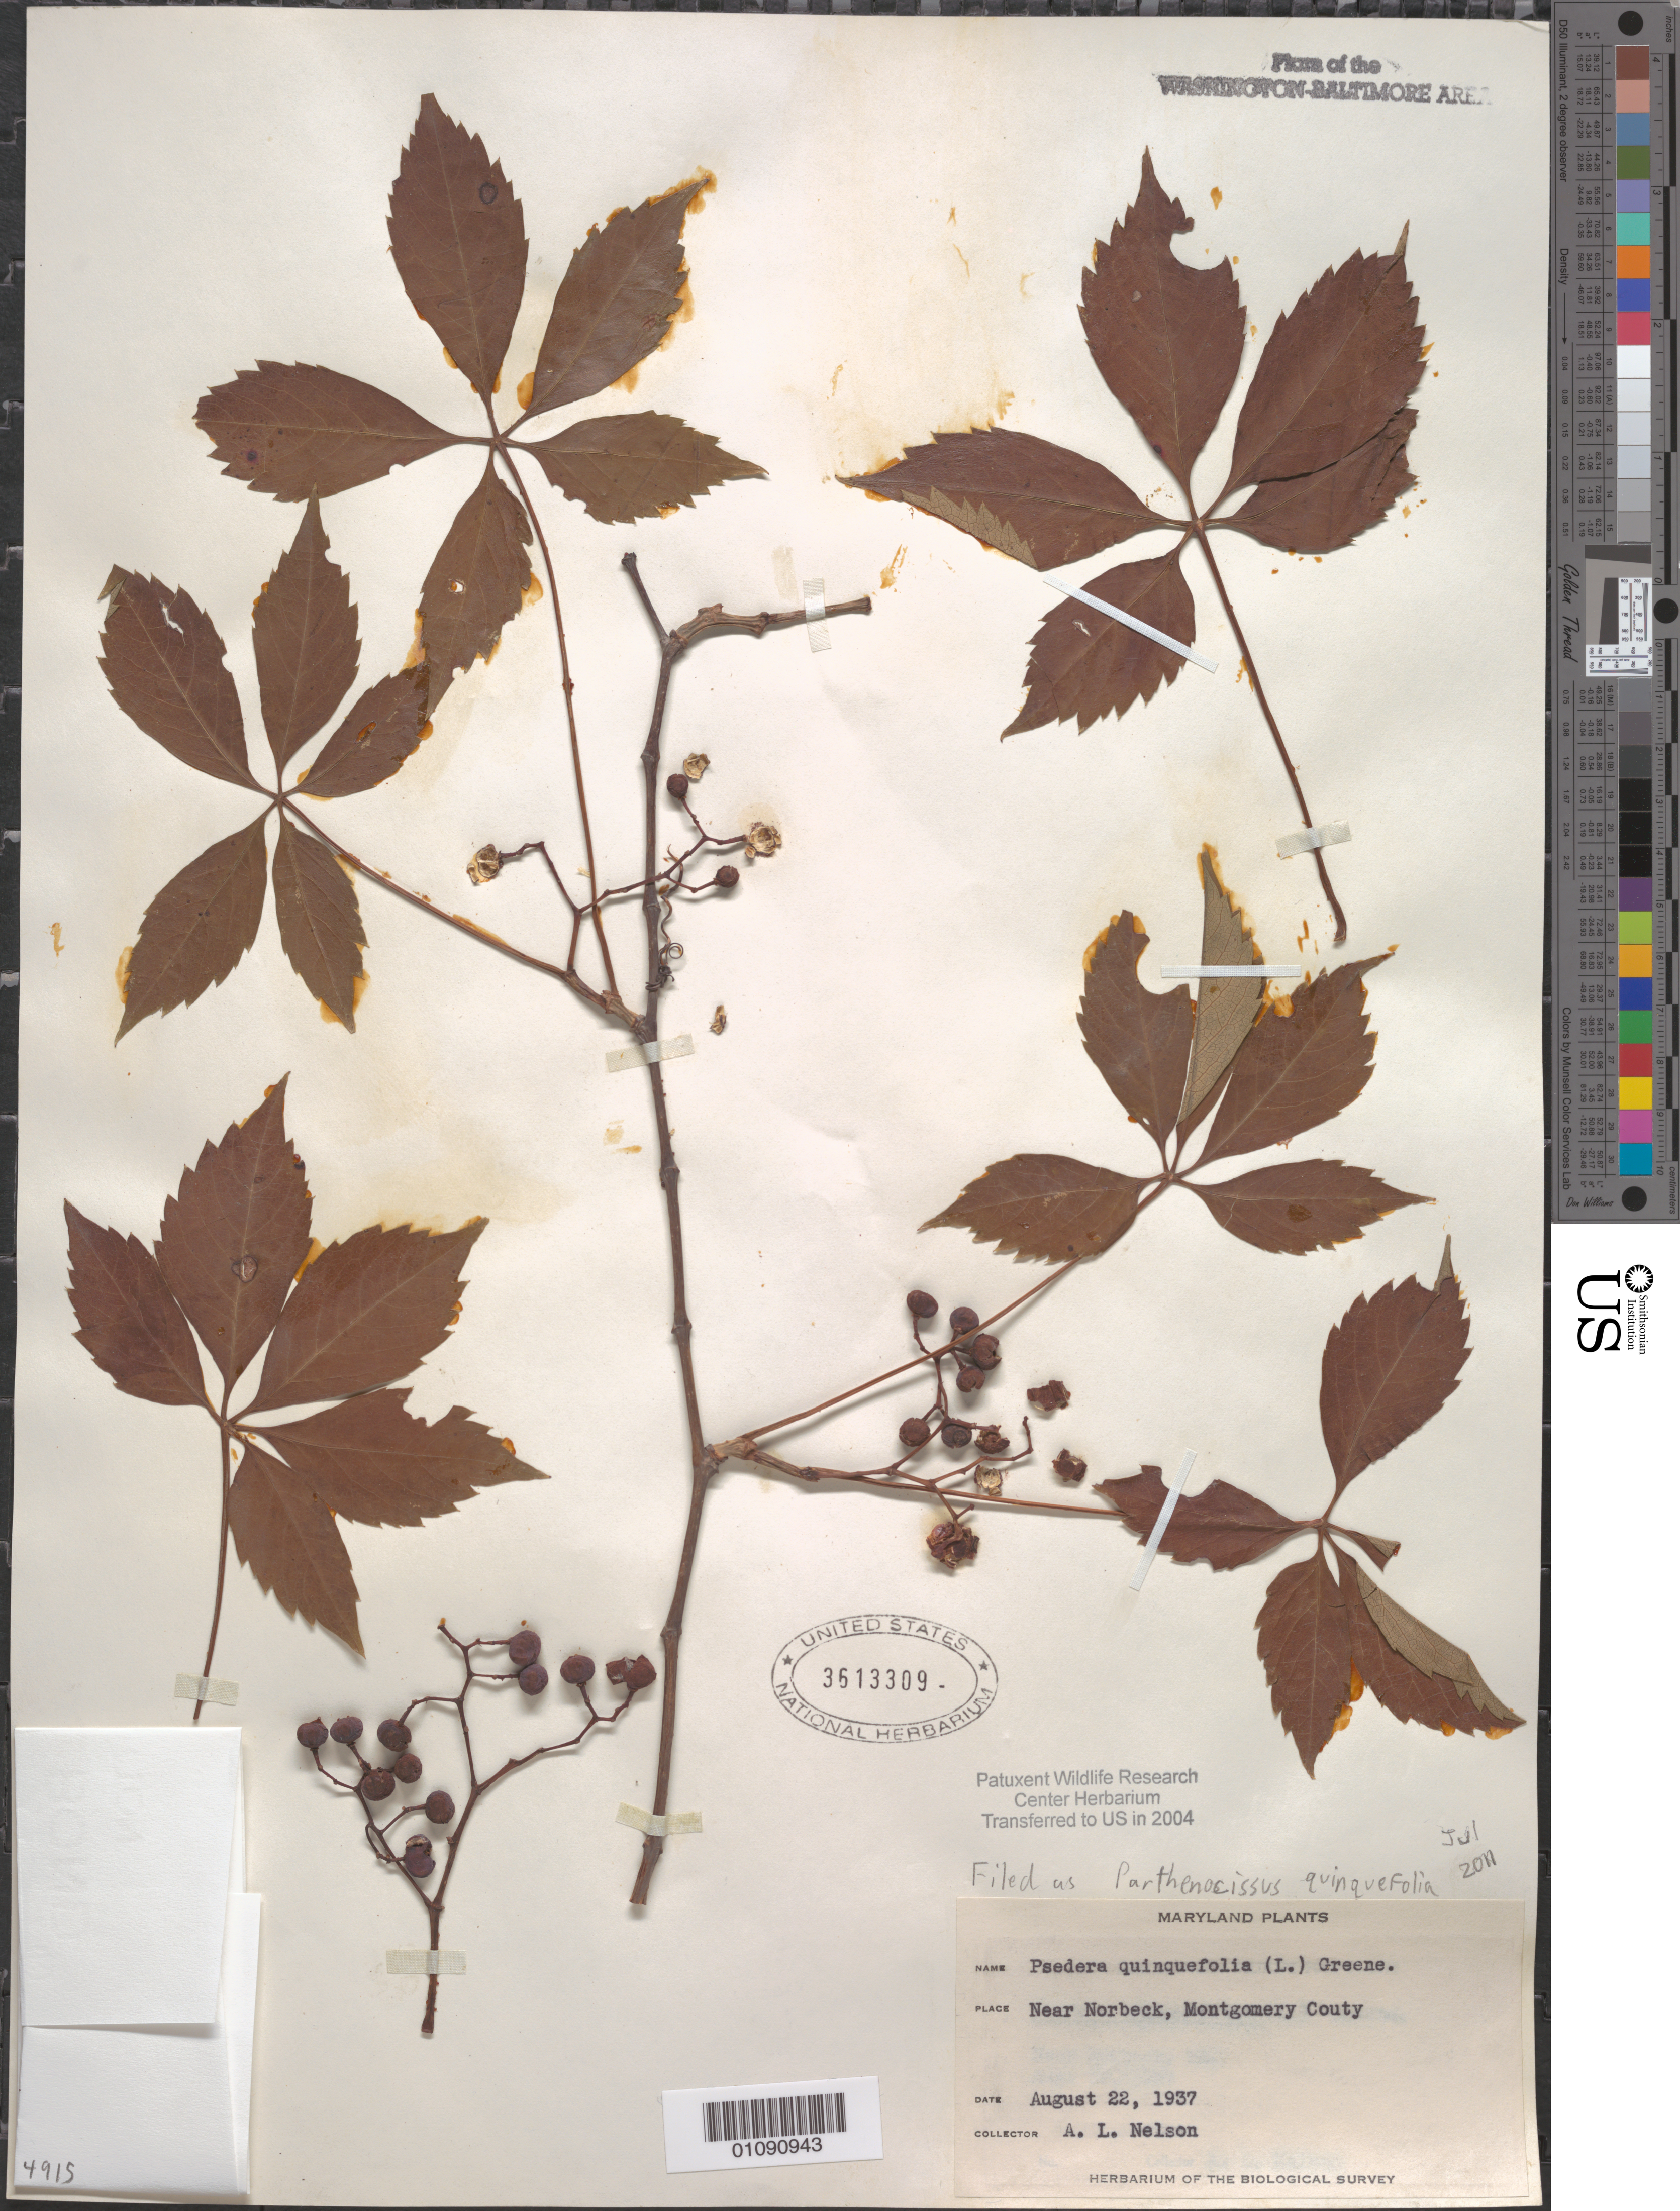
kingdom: Plantae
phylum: Tracheophyta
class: Magnoliopsida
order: Vitales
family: Vitaceae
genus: Parthenocissus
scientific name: Parthenocissus quinquefolia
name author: (L.) Planch.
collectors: A. L. Nelson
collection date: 1937-08-22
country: United States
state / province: Maryland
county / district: Montgomery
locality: Near Norbeck.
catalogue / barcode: US 3613309